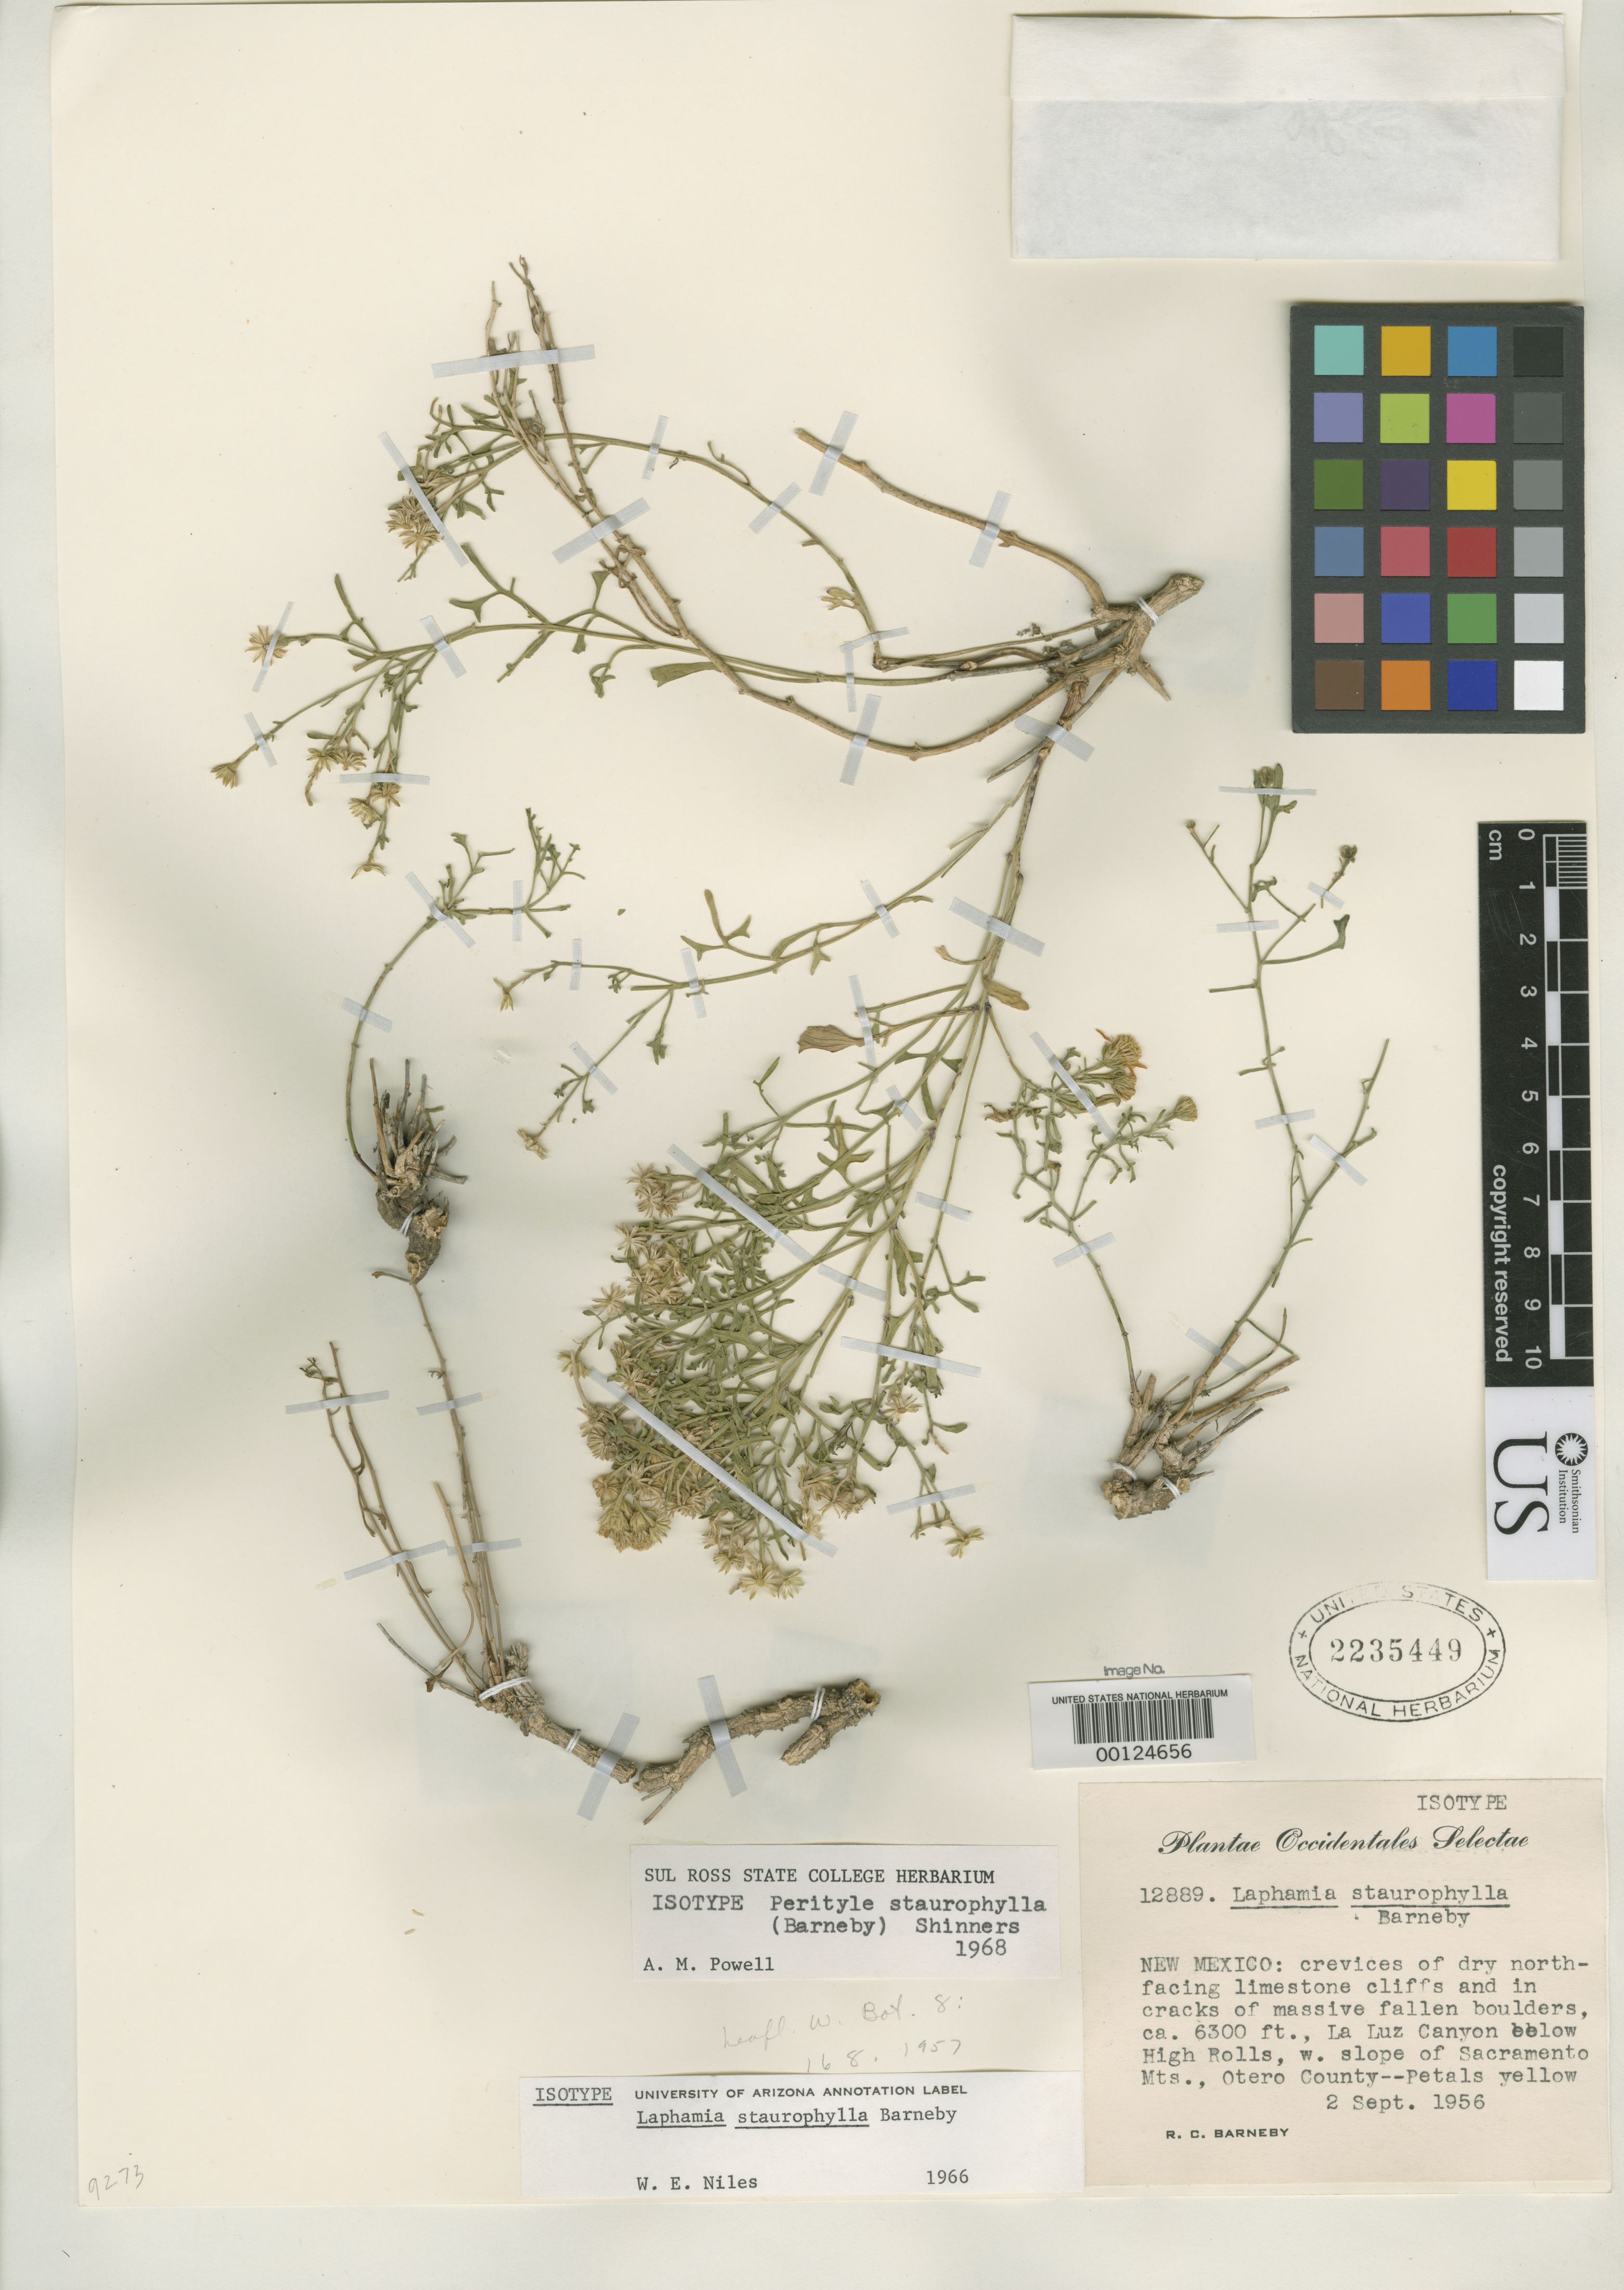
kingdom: Plantae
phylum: Tracheophyta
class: Magnoliopsida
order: Asterales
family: Asteraceae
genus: Laphamia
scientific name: Laphamia staurophylla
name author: Barneby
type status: Isotype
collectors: R. C. Barneby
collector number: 12889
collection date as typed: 02 Sep 1956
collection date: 1956-09-02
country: United States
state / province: New Mexico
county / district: Otero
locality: La Luz Canyon below high rolls, w slope of sacramento Mountains.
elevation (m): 1920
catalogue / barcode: US 2235449